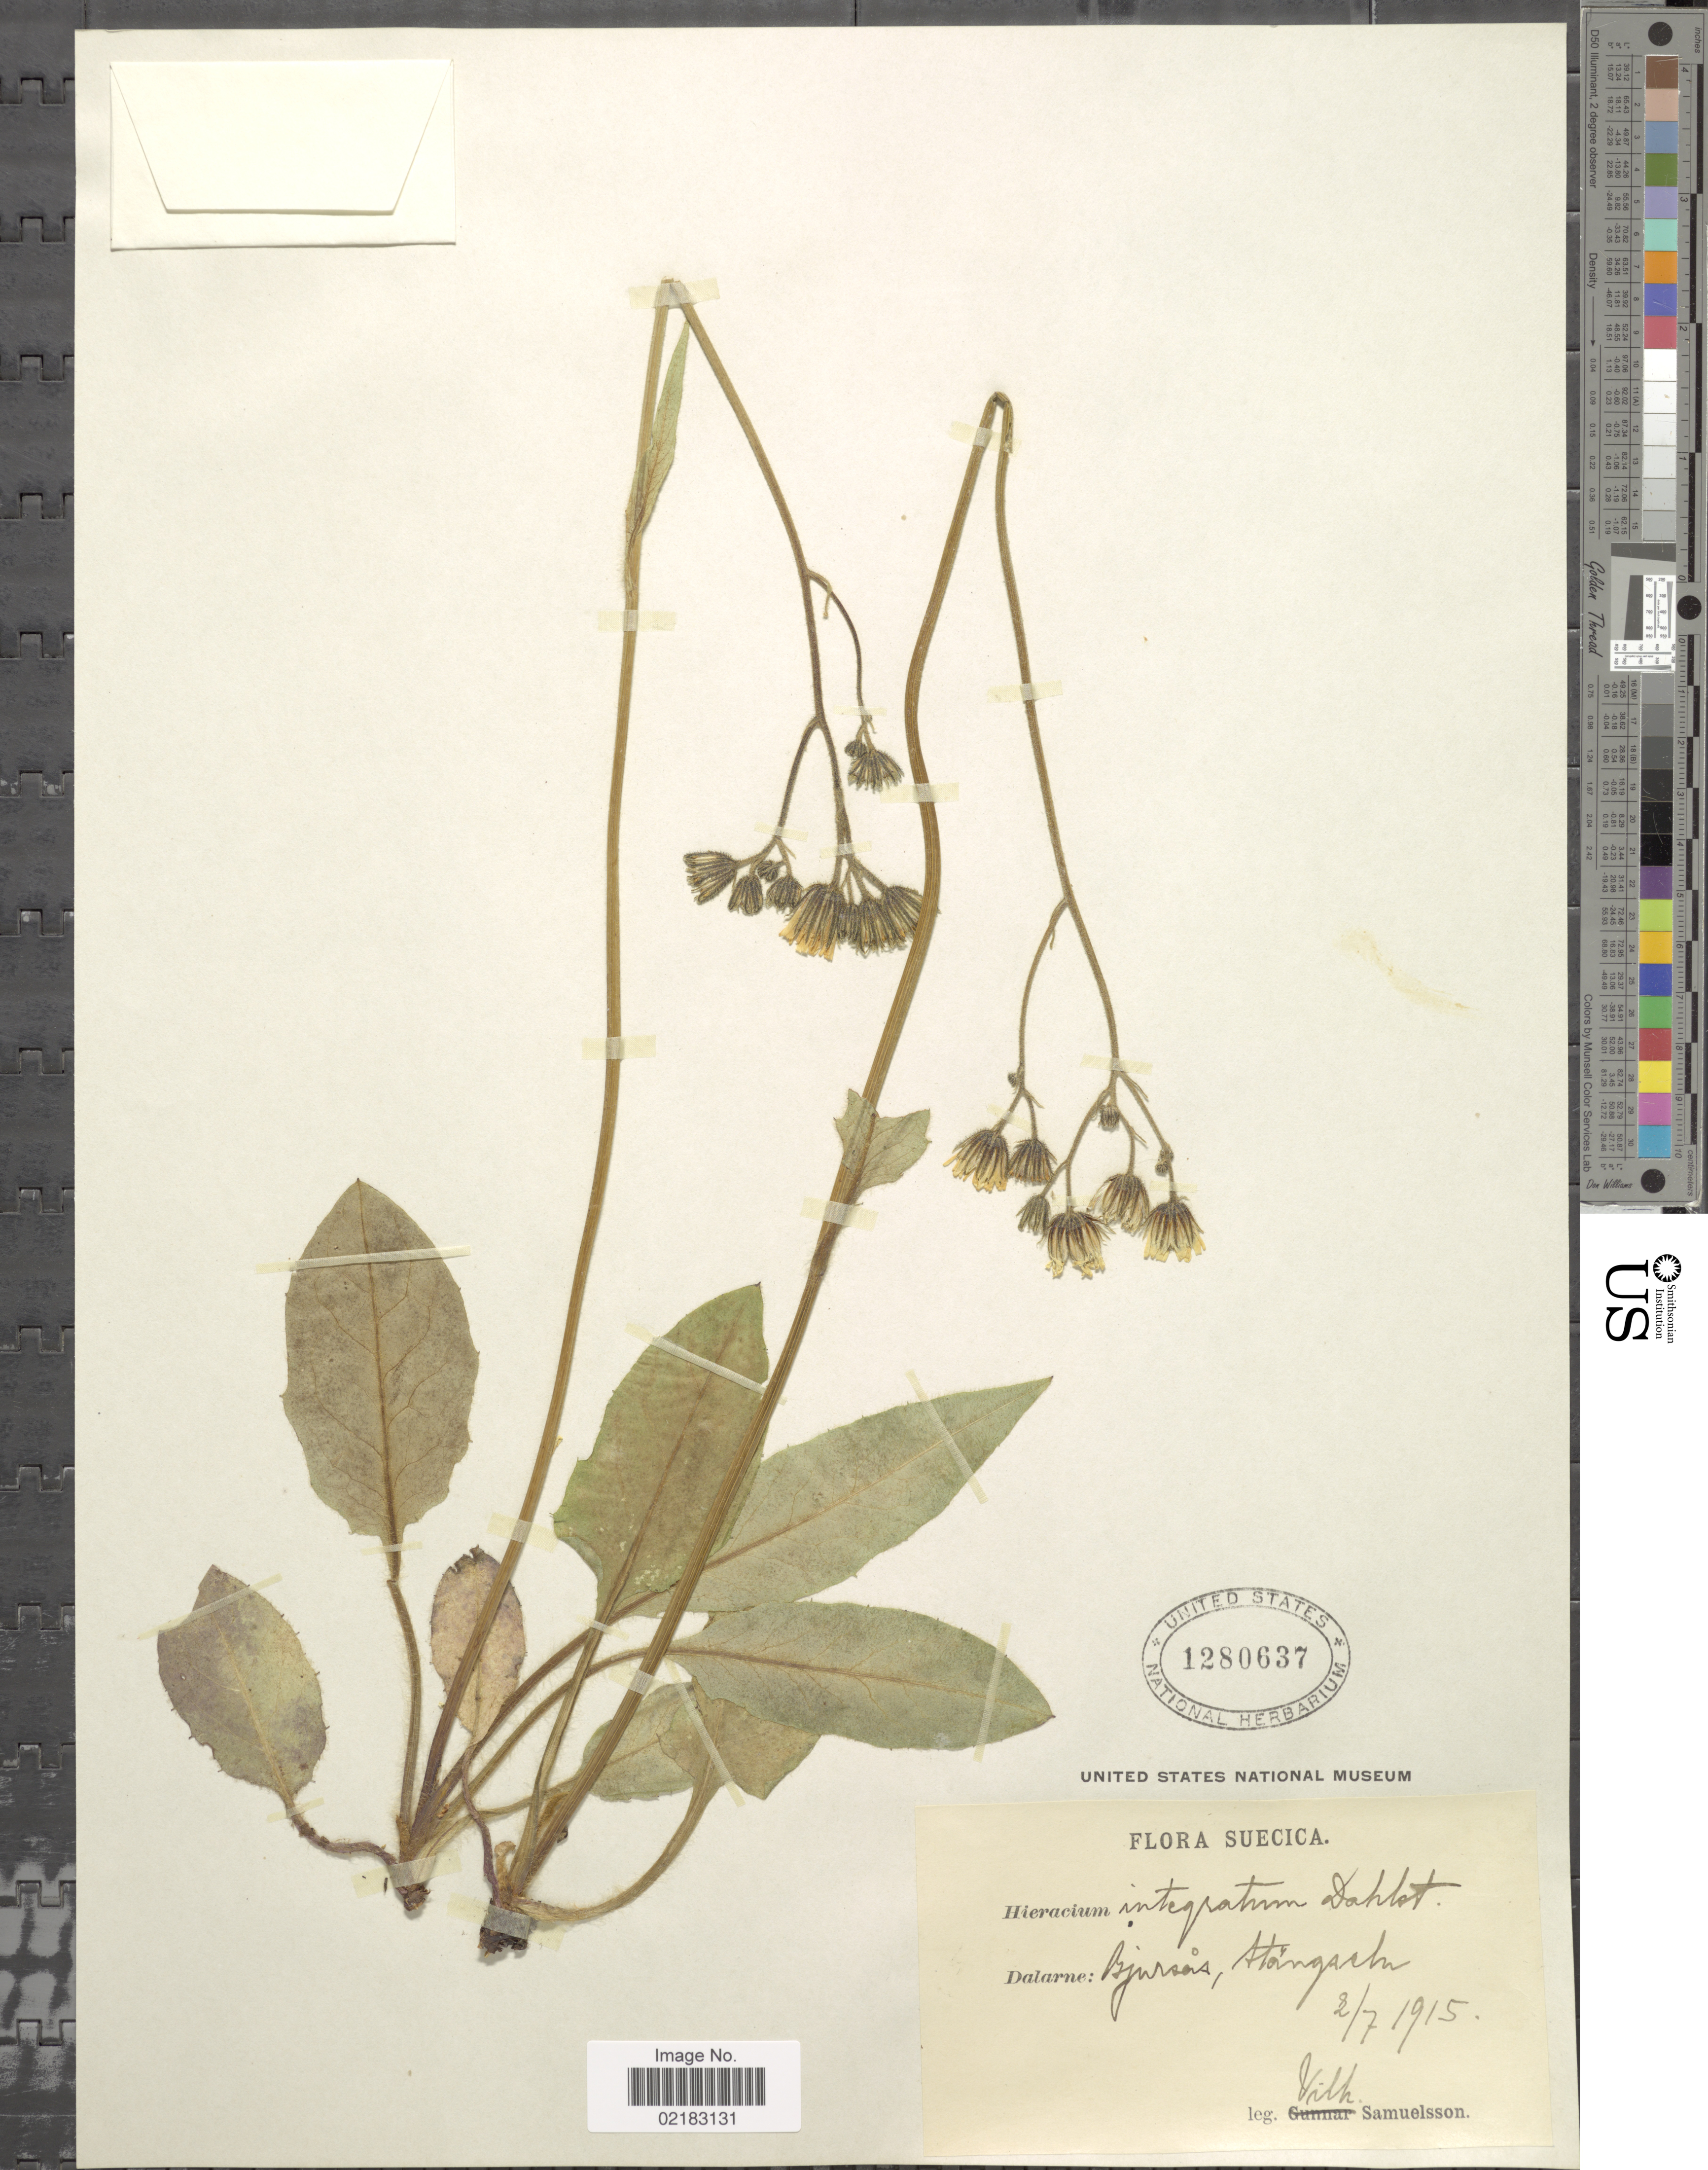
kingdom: Plantae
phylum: Tracheophyta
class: Magnoliopsida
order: Asterales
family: Asteraceae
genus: Hieracium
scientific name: Hieracium murorum subsp. integratum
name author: (Dahlst.) Zahn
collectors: V. Samuelsson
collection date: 1915-07-02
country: Sweden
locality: Bjursas, Stangshseln [interpreted]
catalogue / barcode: US 1280637